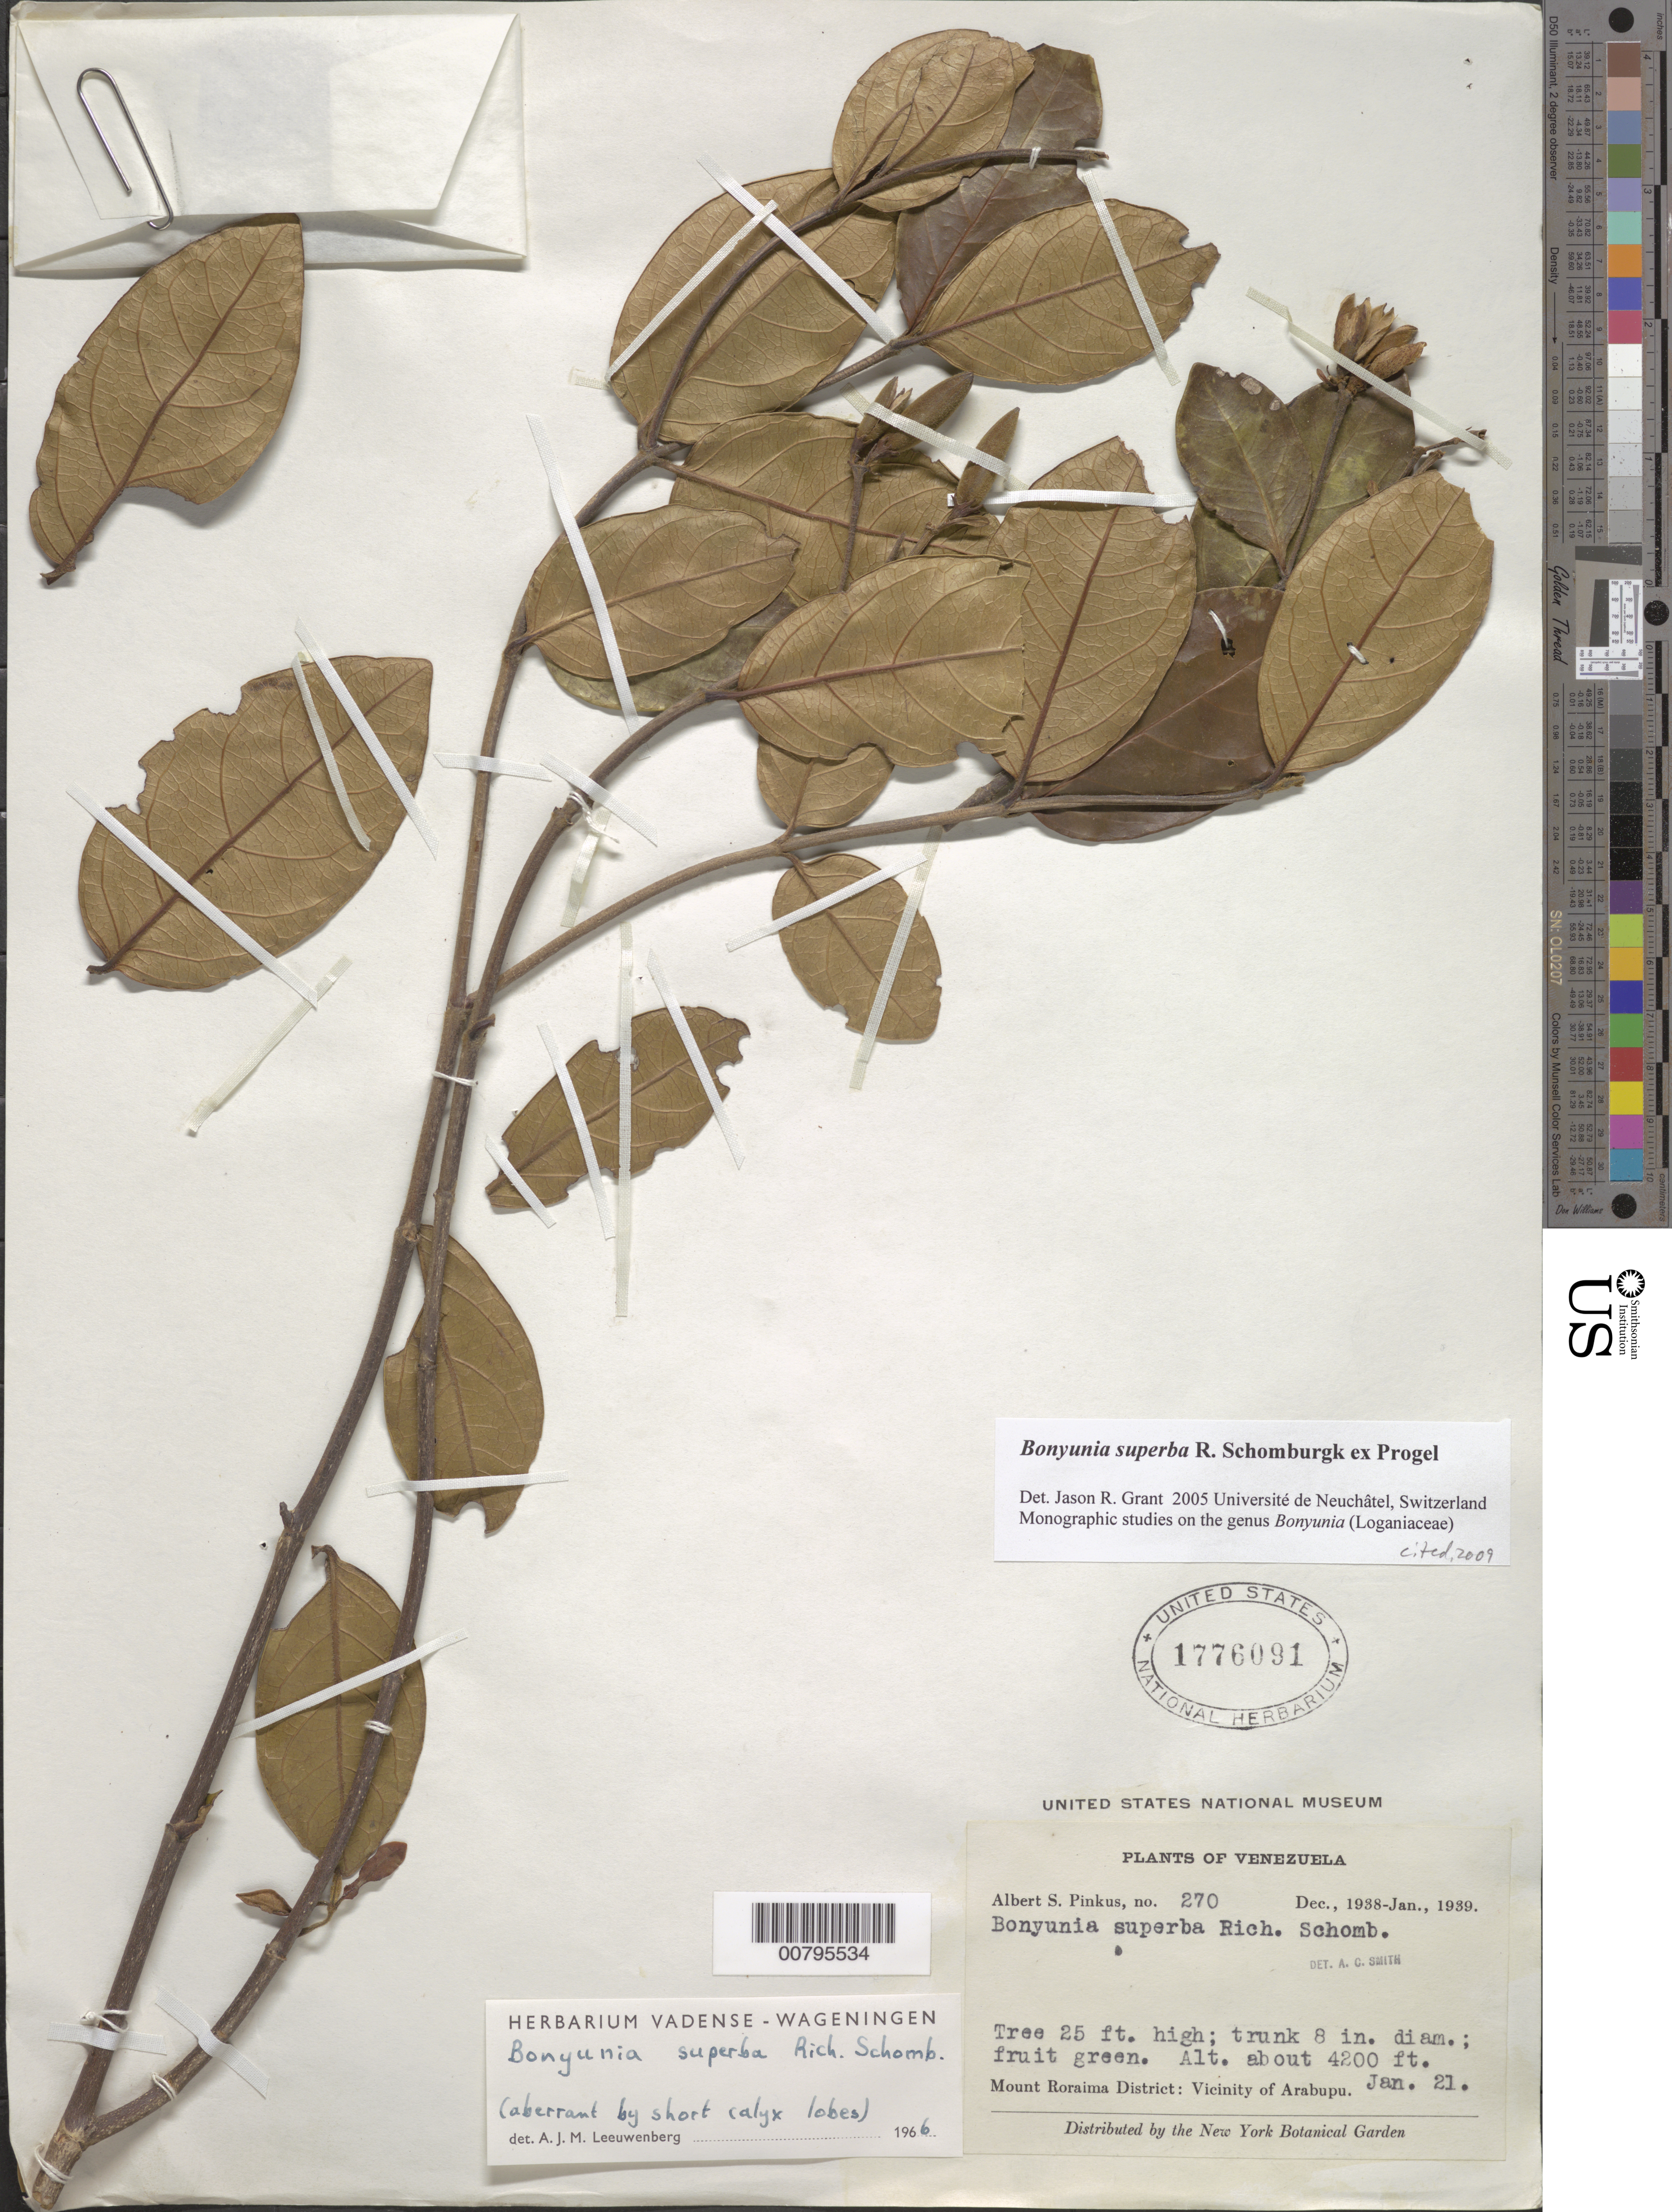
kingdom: Plantae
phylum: Tracheophyta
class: Magnoliopsida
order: Gentianales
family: Loganiaceae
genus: Bonyunia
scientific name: Bonyunia superba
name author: M.R. Schomb. ex Progel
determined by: Leeuwenberg, A. J. M.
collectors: A. Pinkus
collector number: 270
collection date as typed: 21-Jan-39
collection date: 1939-01-21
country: Venezuela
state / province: Bolívar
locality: Mt. Roraima District; vic of Arabupu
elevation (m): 1280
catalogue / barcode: US 1776091